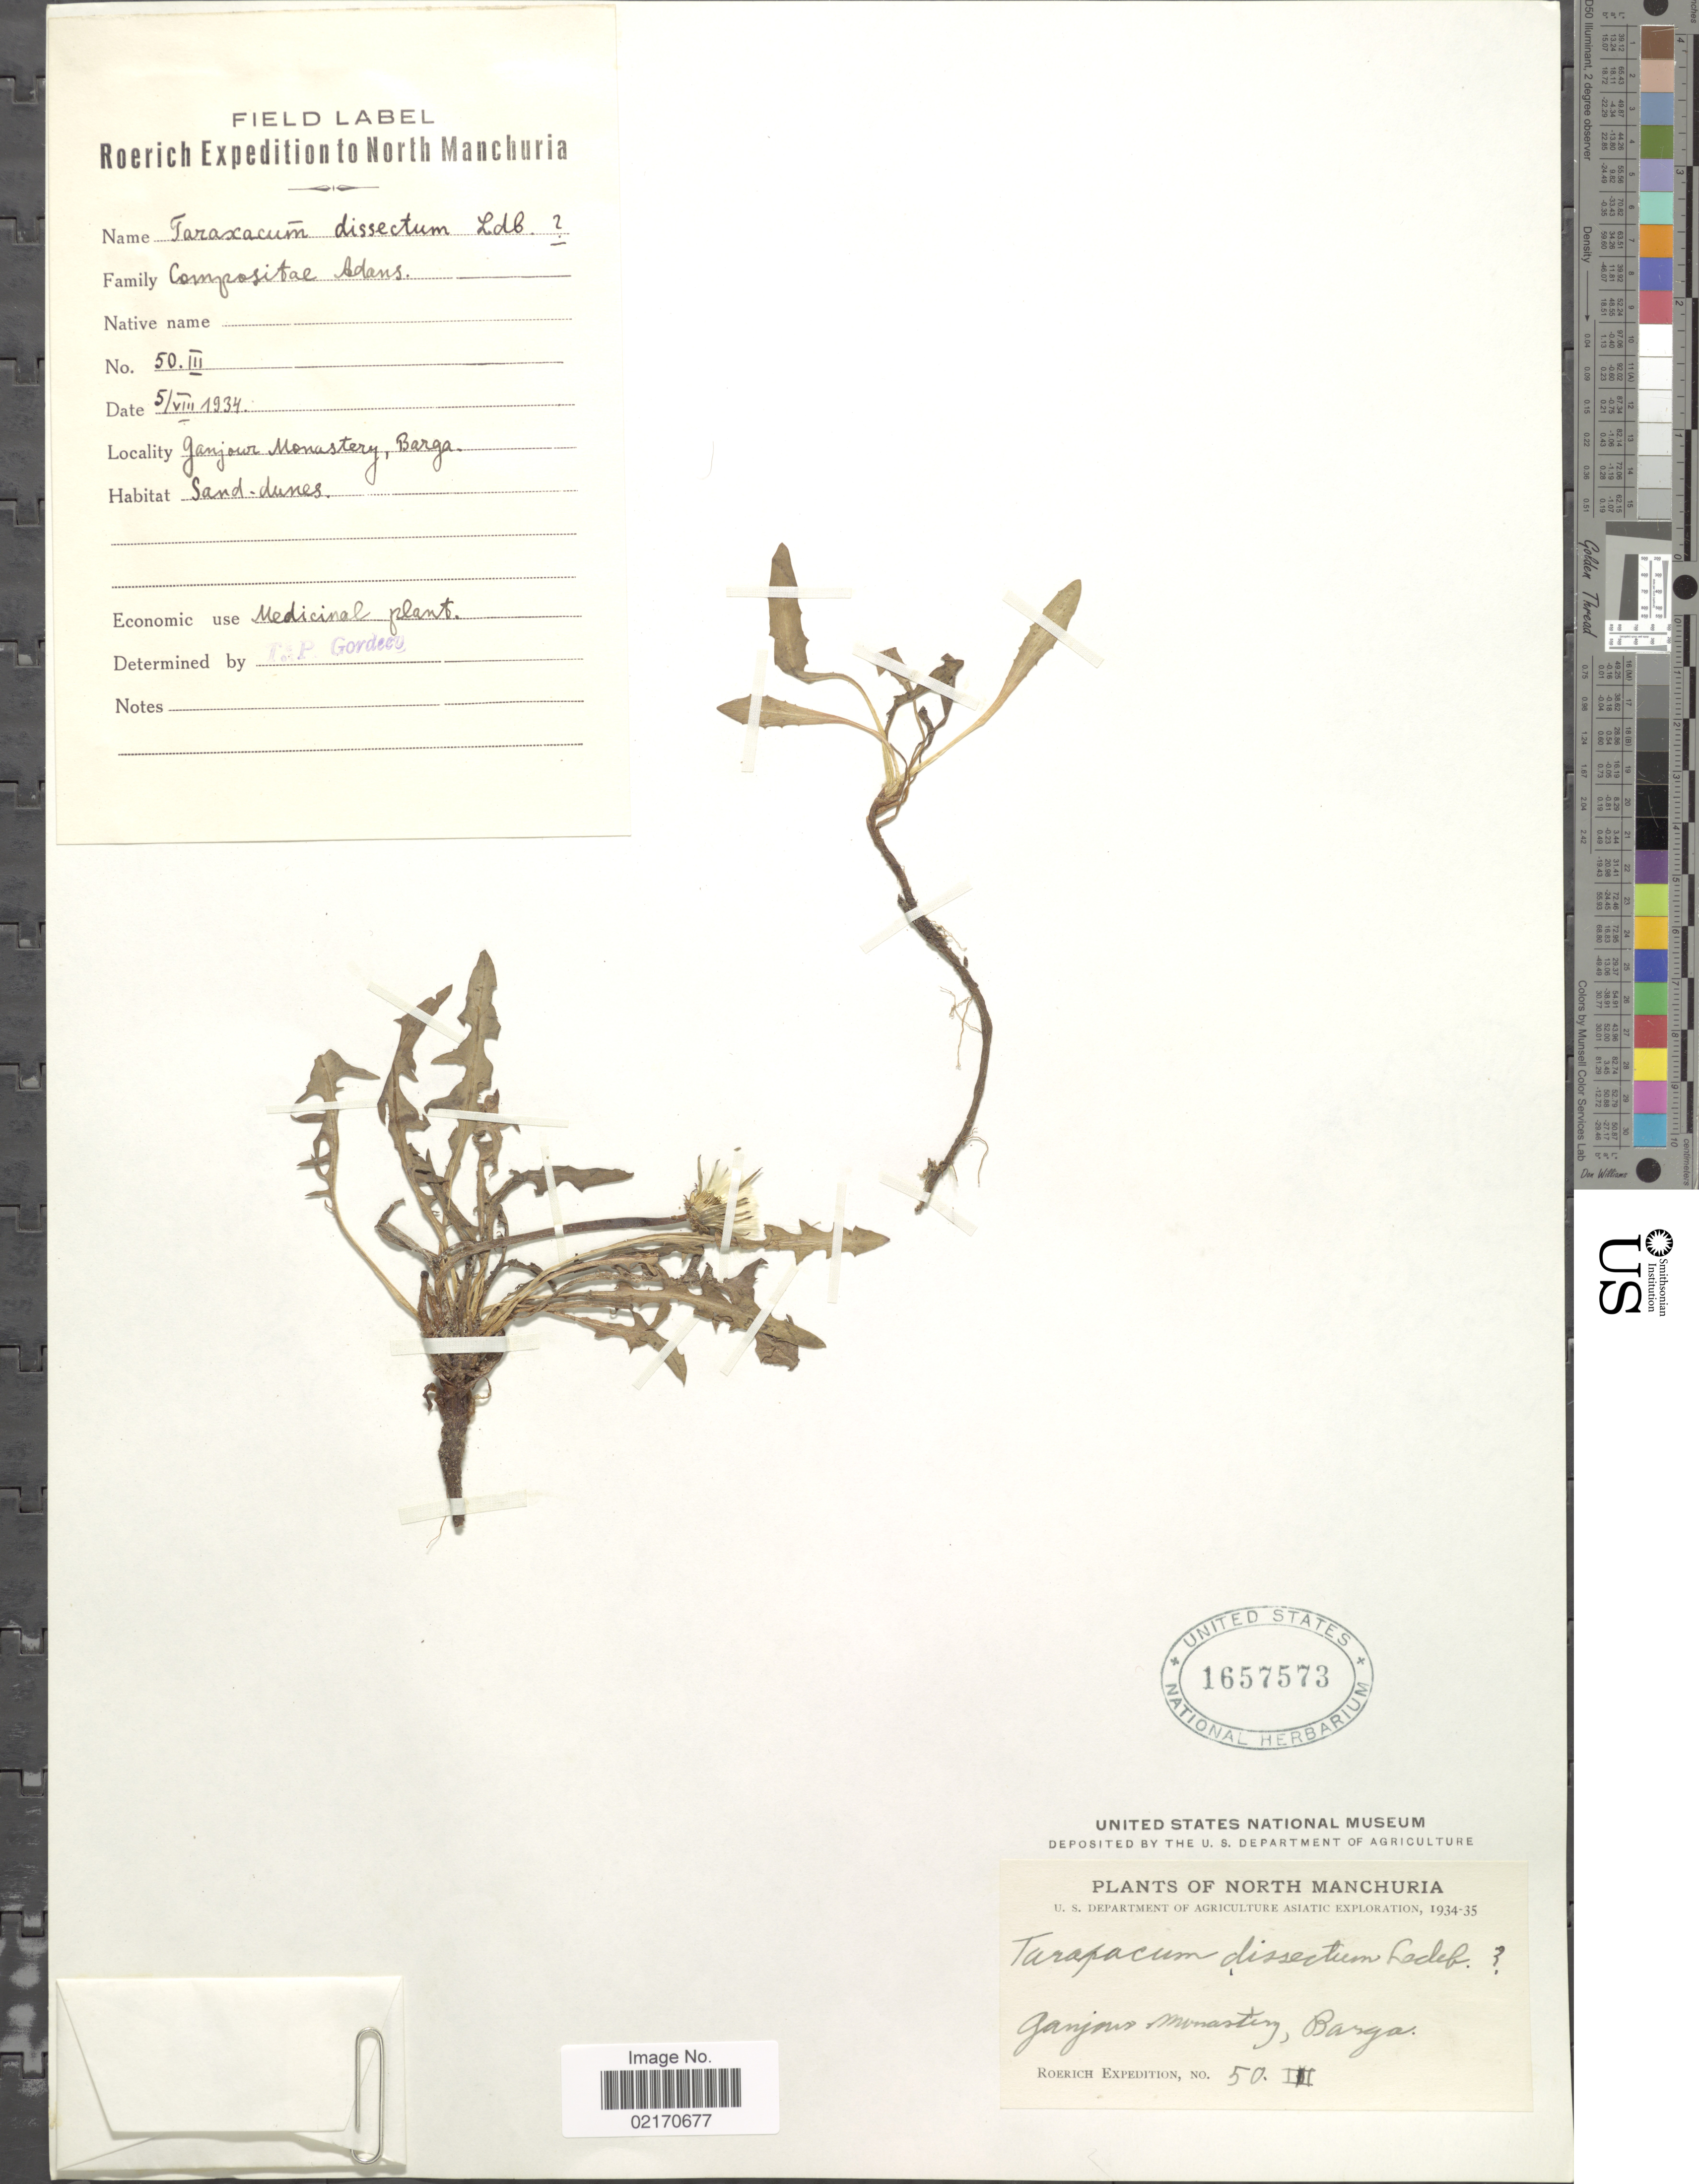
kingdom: Plantae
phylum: Tracheophyta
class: Magnoliopsida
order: Asterales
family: Asteraceae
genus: Taraxacum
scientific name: Taraxacum dissectum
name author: (Ledeb.) Ledeb.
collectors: Roerich Expedition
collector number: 50 III*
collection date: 1934/1935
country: China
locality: North Manchuria, Ganjour Monastery, Barga.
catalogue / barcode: US 1657573